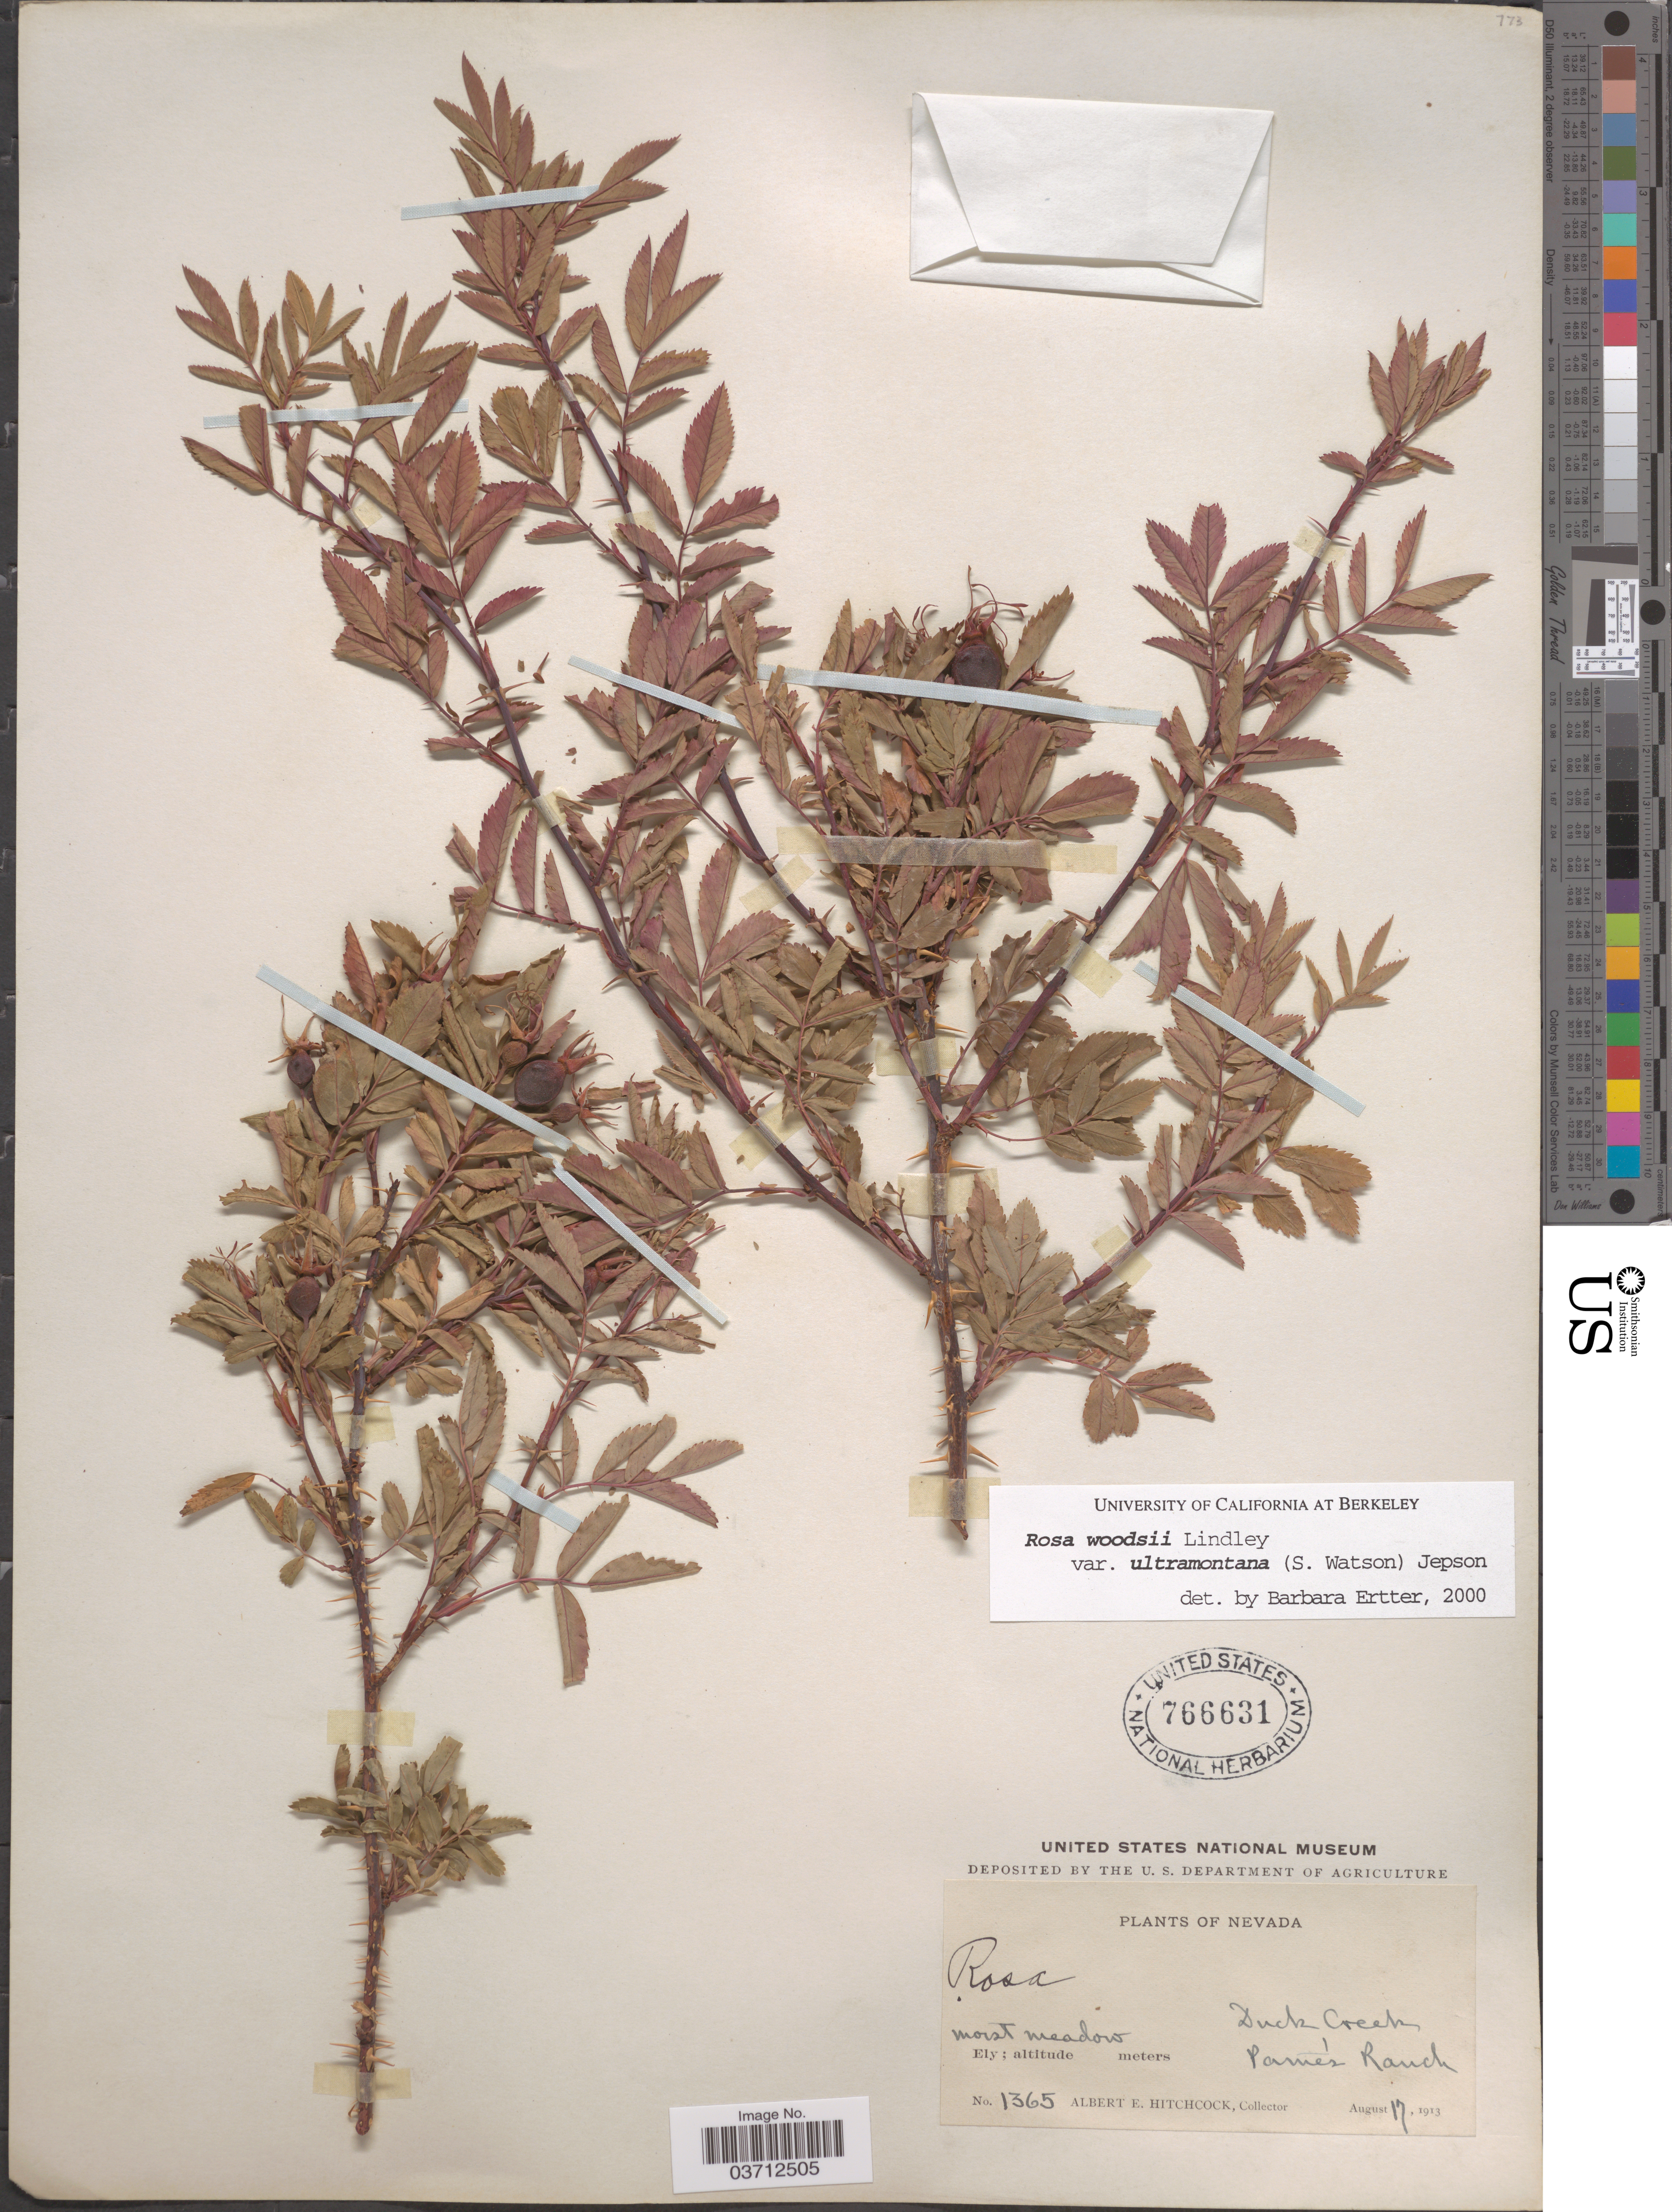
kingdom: Plantae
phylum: Tracheophyta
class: Magnoliopsida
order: Rosales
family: Rosaceae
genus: Rosa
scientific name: Rosa woodsii var. ultramontana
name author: Lindl.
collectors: A. Hitchcock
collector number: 1365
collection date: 1913-08-17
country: United States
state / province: Nevada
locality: Duck Creek. Ely. Parne's Ranch.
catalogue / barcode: US 766631